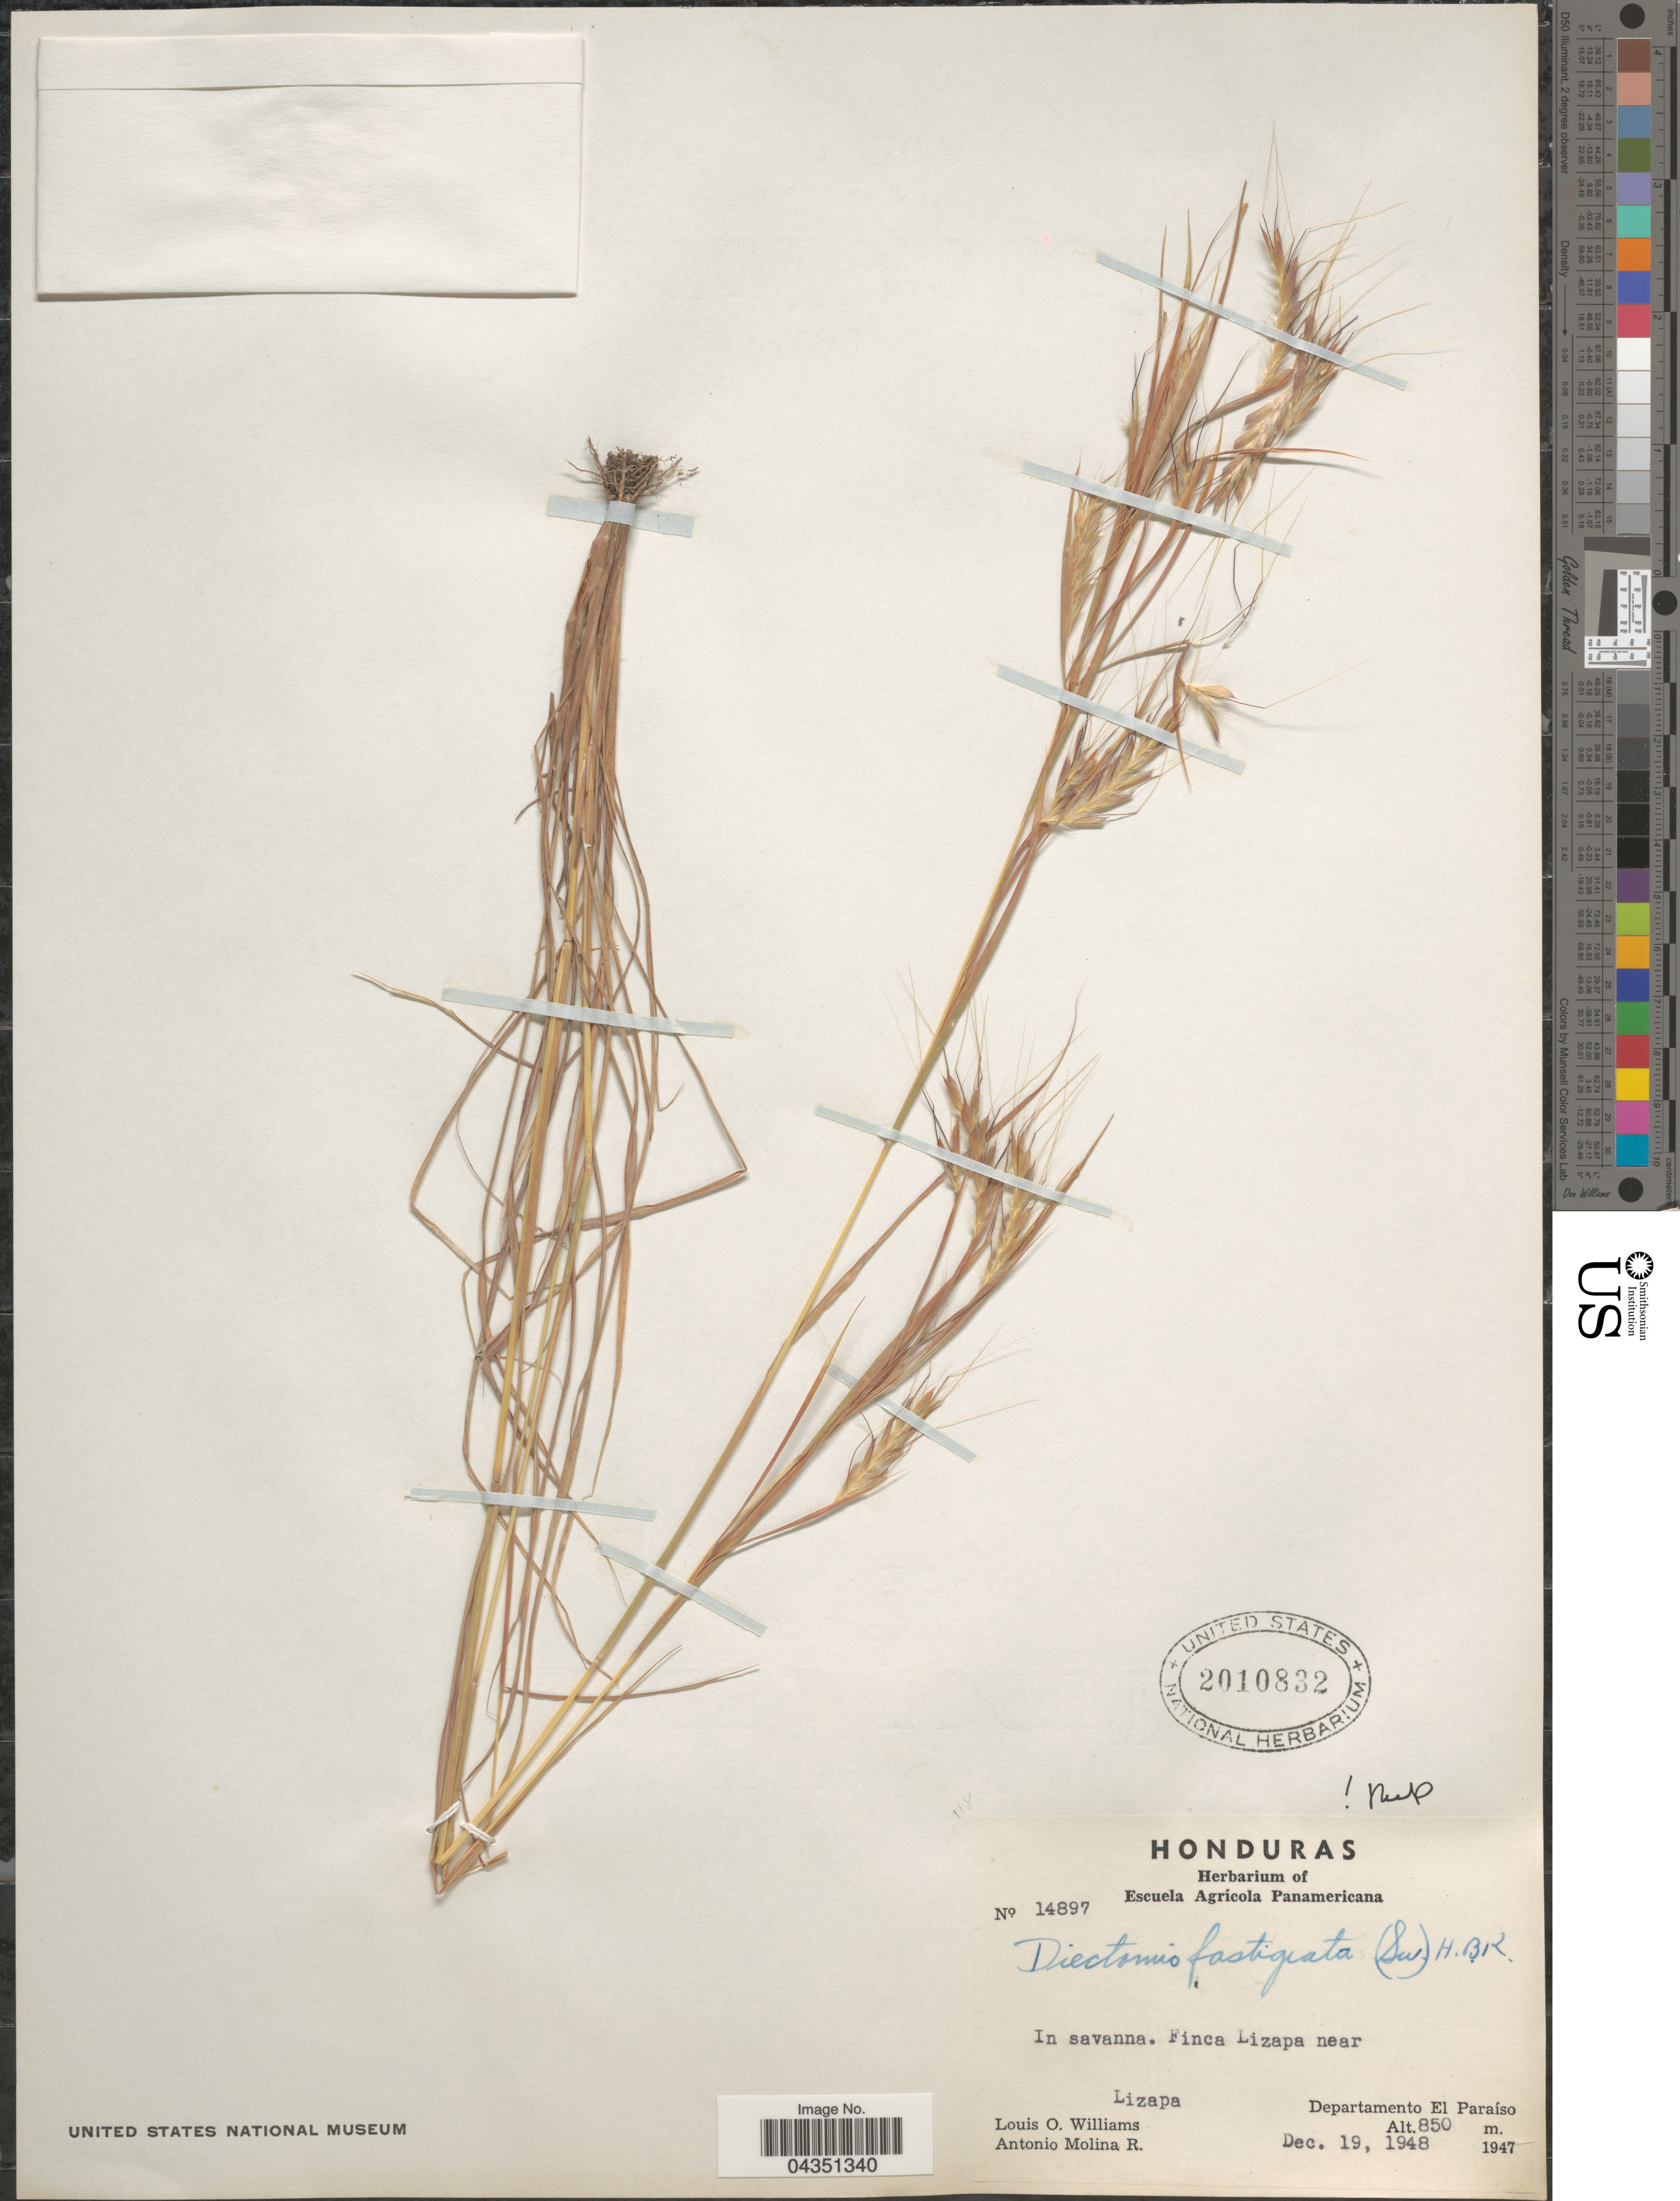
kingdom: Plantae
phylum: Tracheophyta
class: Liliopsida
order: Poales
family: Poaceae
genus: Diectomis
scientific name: Diectomis fastigiata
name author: (Sw.) P. Beauv.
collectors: L. O. Williams & A. Molina R.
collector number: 14897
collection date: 1948-12-19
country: Honduras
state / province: El Paraiso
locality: Finca Lizapa near Lizapa. Departamento El Paraíso.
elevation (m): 850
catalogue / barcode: US 2010832